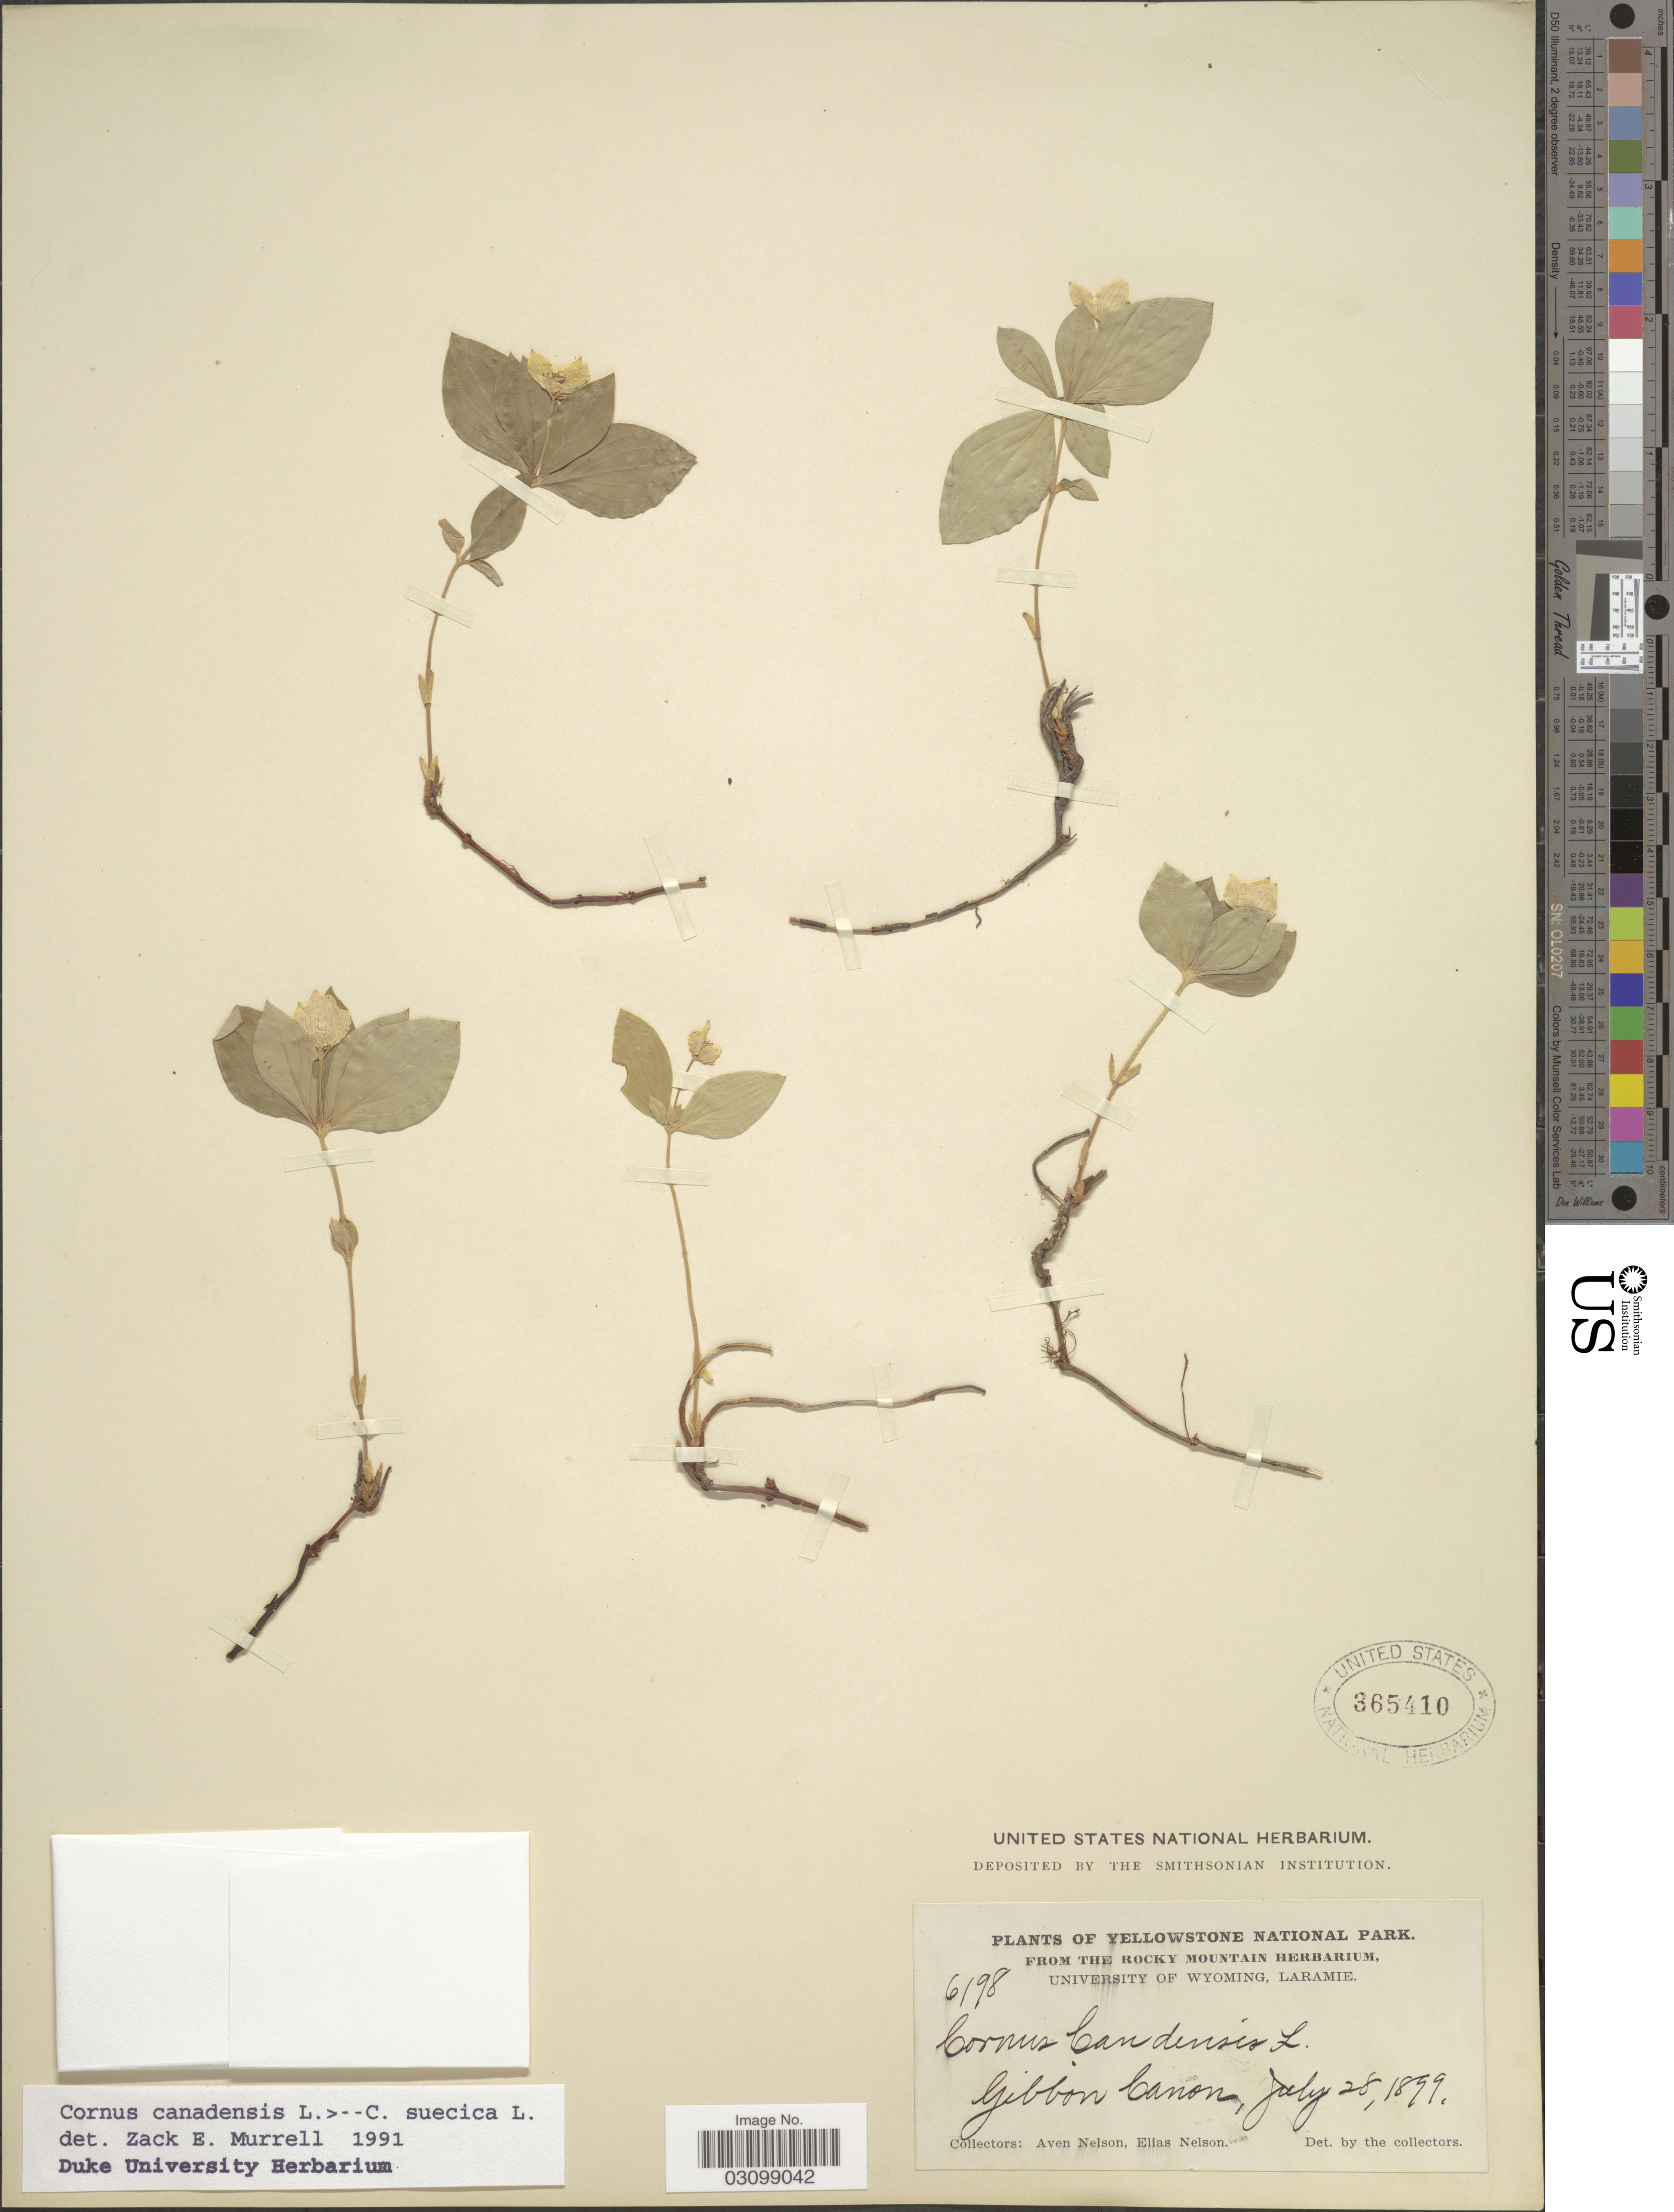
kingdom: Plantae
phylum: Tracheophyta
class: Magnoliopsida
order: Cornales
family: Cornaceae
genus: Cornus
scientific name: Cornus sp.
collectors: A. Nelson & E. Nelson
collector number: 6198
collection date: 1899-07-28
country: United States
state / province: Wyoming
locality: Yellowstone National Park, Gibbon Canon.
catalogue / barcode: US 365410